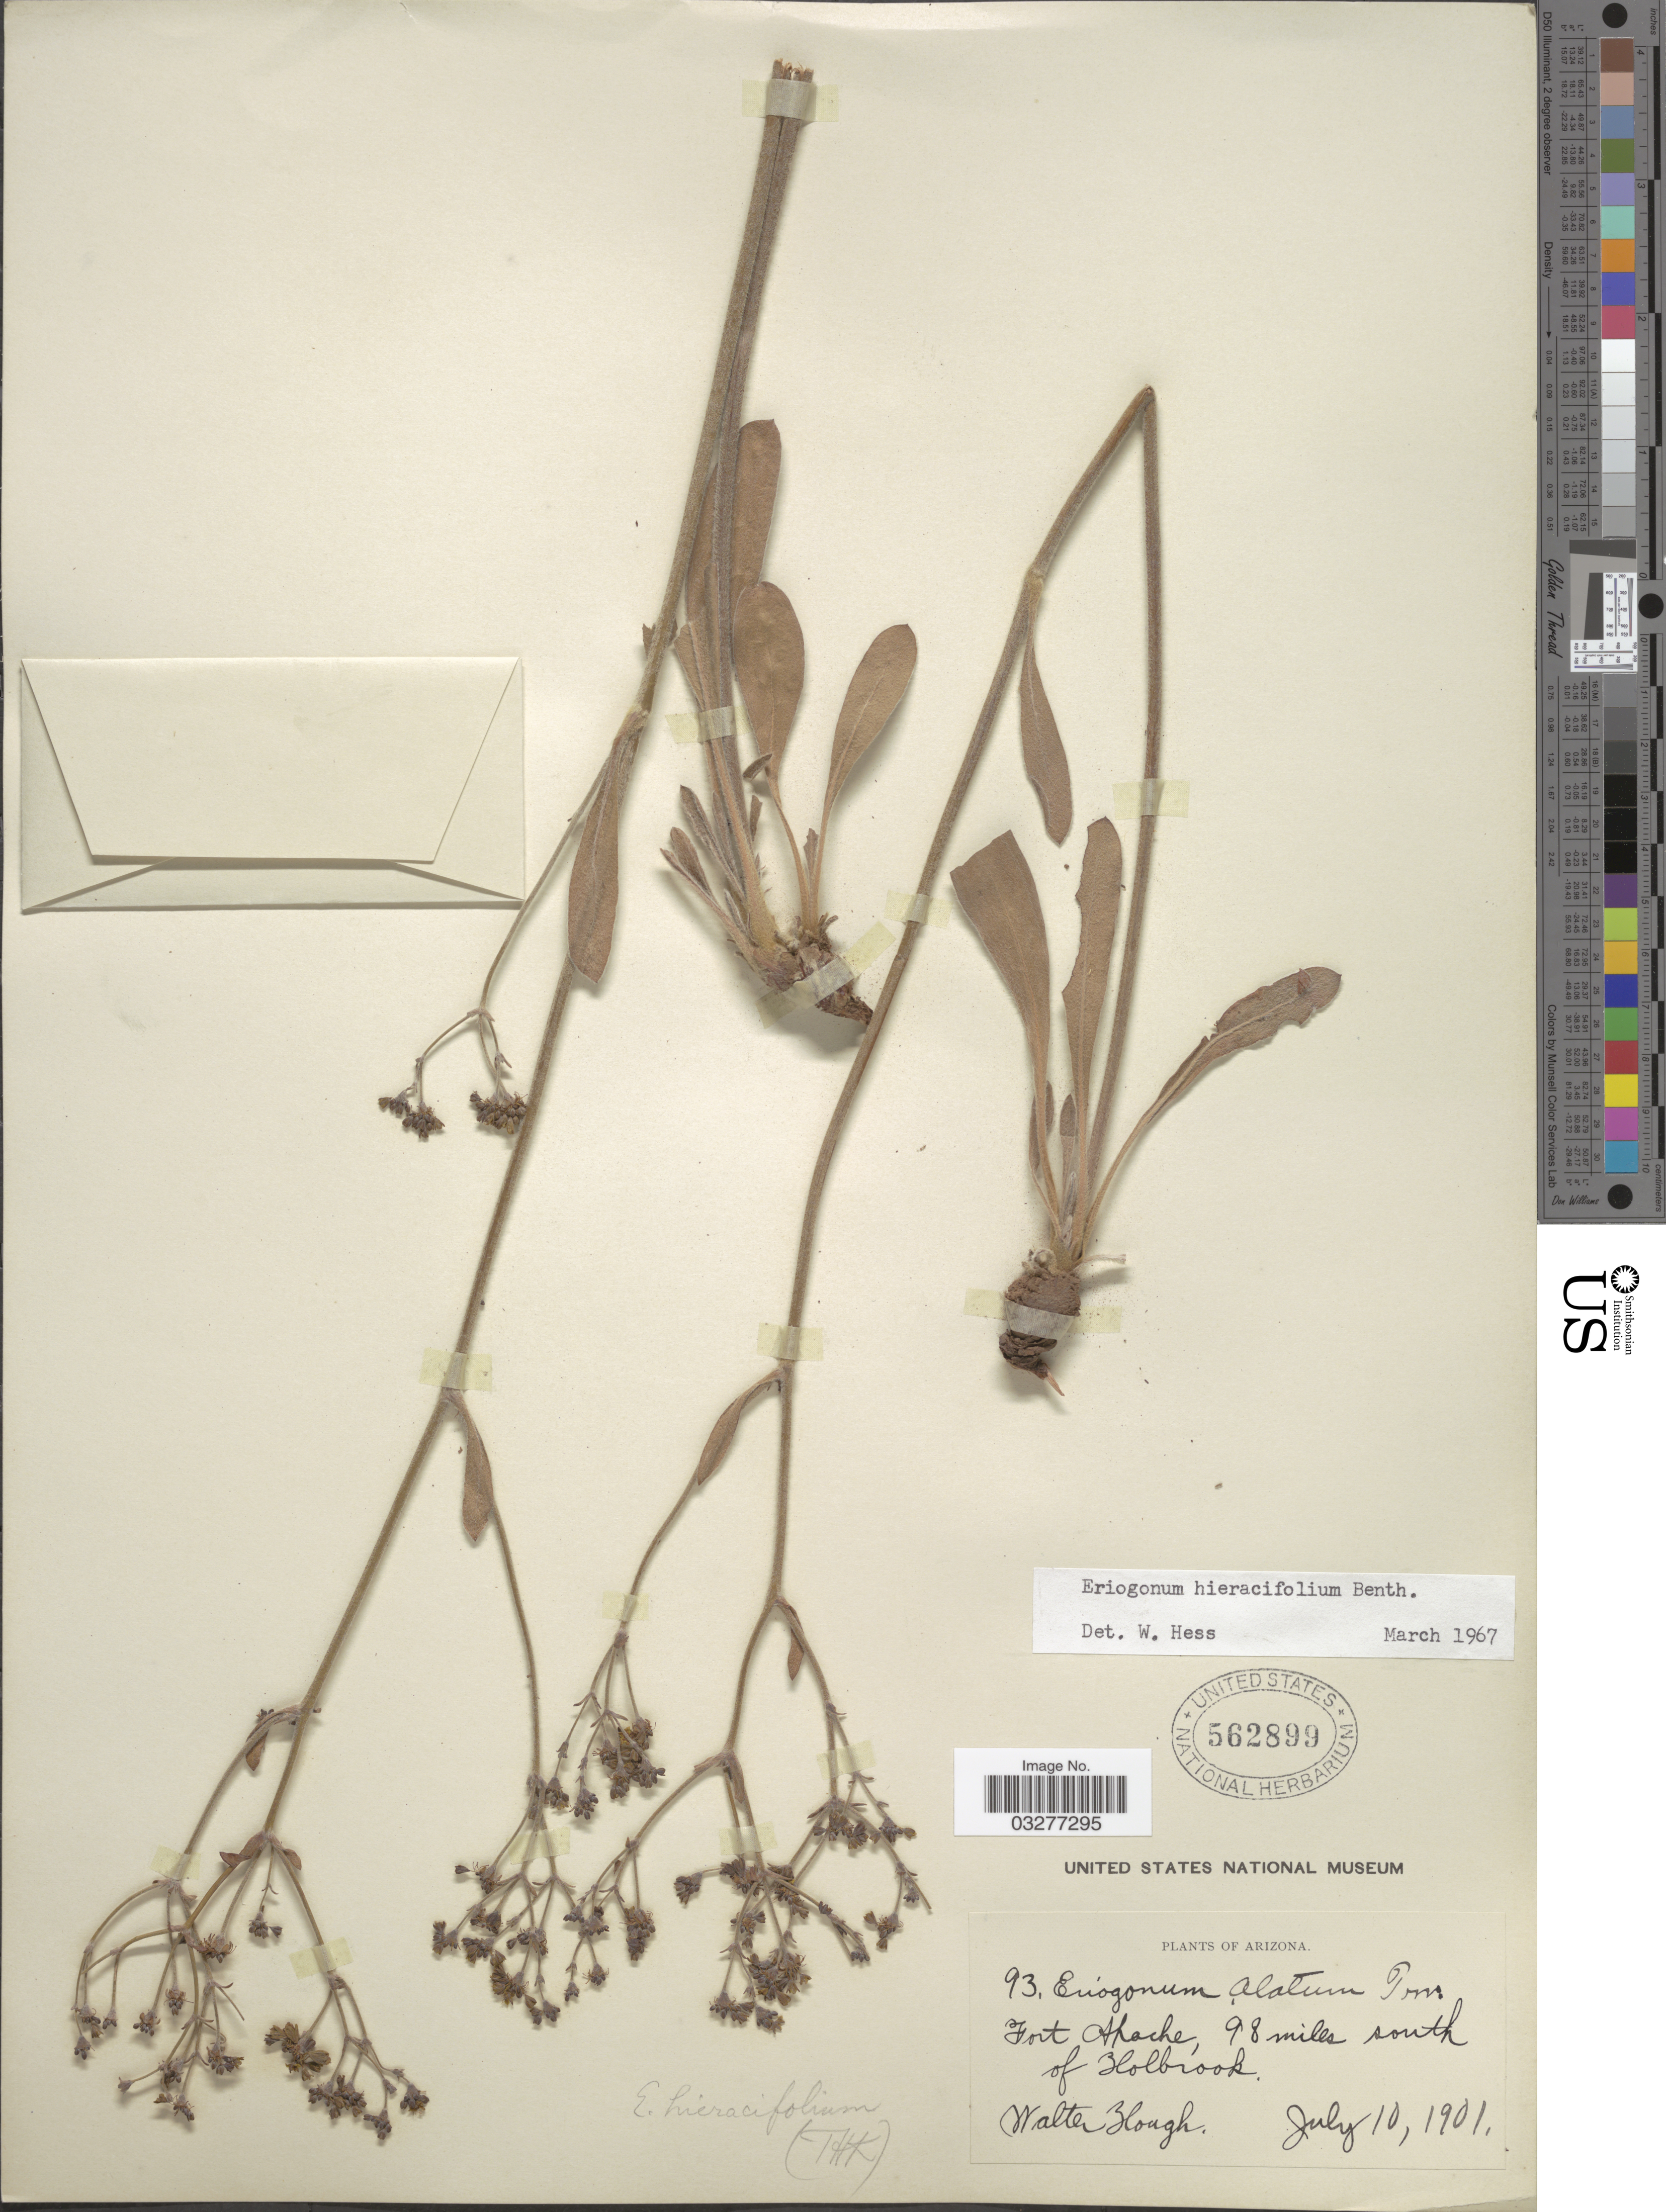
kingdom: Plantae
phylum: Tracheophyta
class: Magnoliopsida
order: Caryophyllales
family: Polygonaceae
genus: Eriogonum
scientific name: Eriogonum hieraciifolium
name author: Benth. in DC.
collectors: W. Hough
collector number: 93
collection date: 1901-07-10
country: United States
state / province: Arizona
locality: Fort Apache, 98 miles south of Zlolbrook.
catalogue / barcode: US 562899